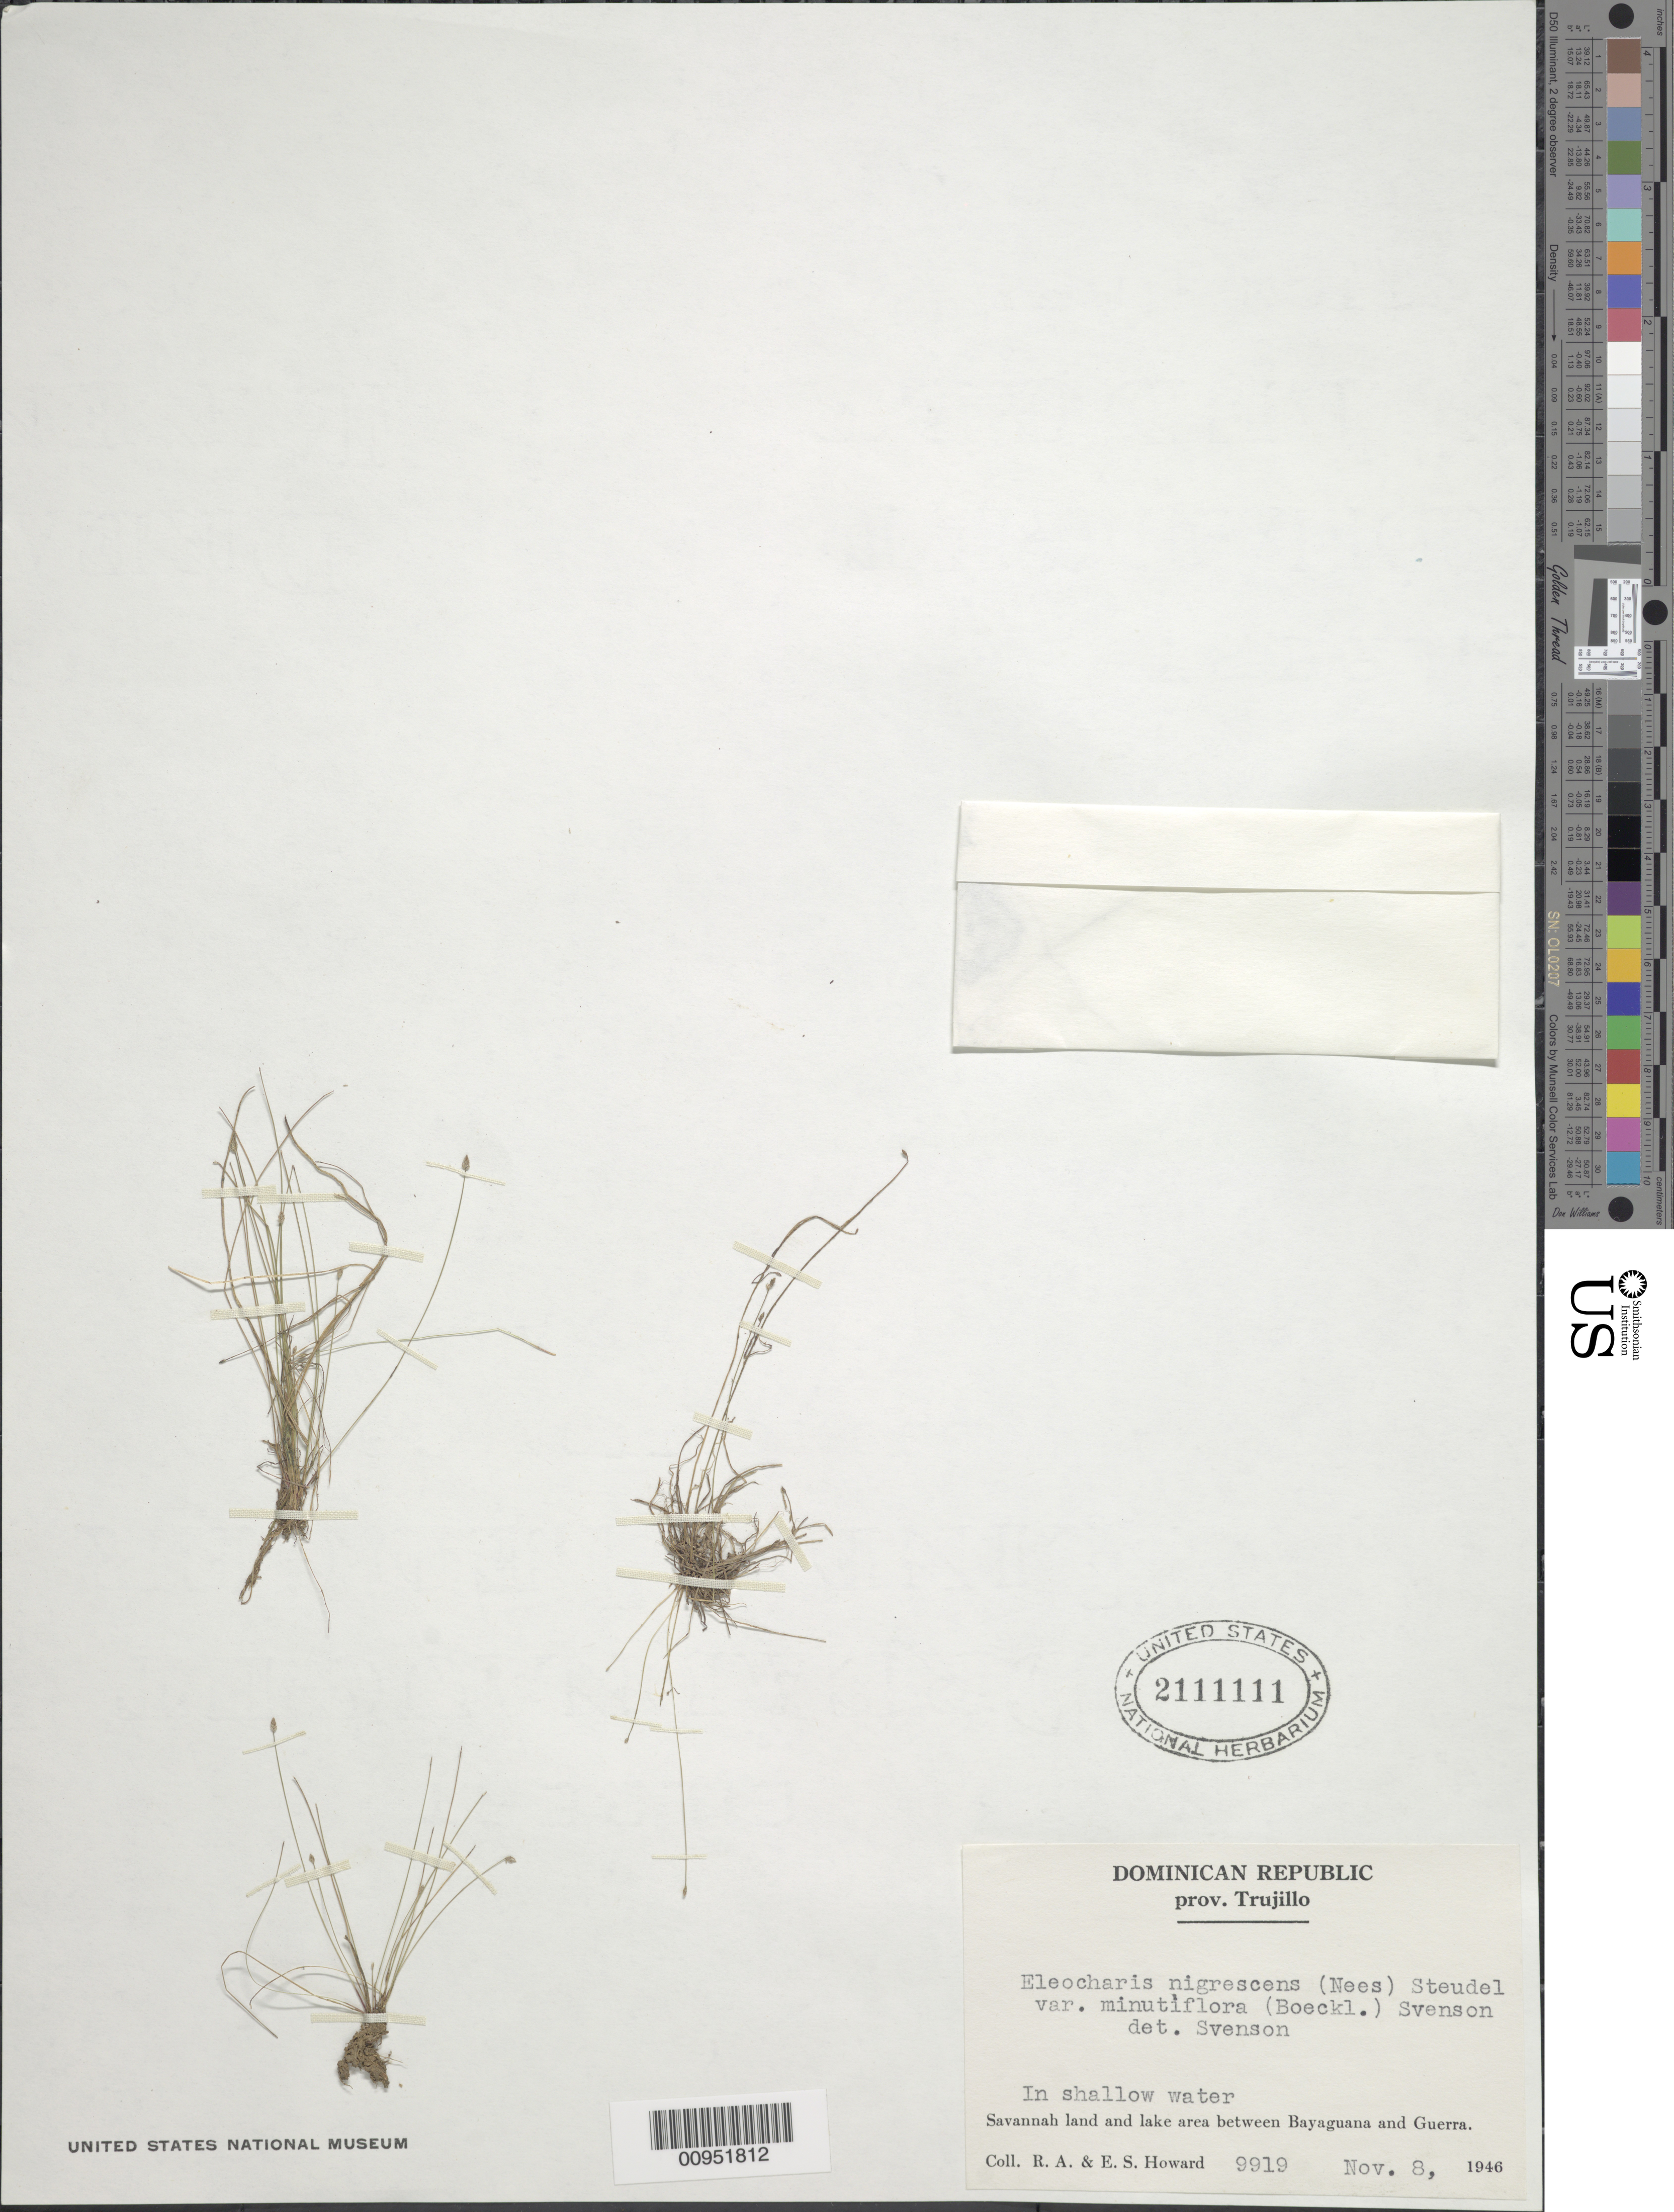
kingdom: Plantae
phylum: Tracheophyta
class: Liliopsida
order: Poales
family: Cyperaceae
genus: Eleocharis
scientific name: Eleocharis nigrescens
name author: (Nees) Kunth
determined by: Svenson, --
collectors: R. A. Howard & E. S. Howard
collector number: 9919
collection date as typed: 08 Nov 1946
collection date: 1946-11-08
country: Dominican Republic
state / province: Santo Domingo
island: Hispaniola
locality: Savannah land and lake area between Bayaguana and Guerra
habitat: In shallow water of savannah land and lake area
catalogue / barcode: US 2111111